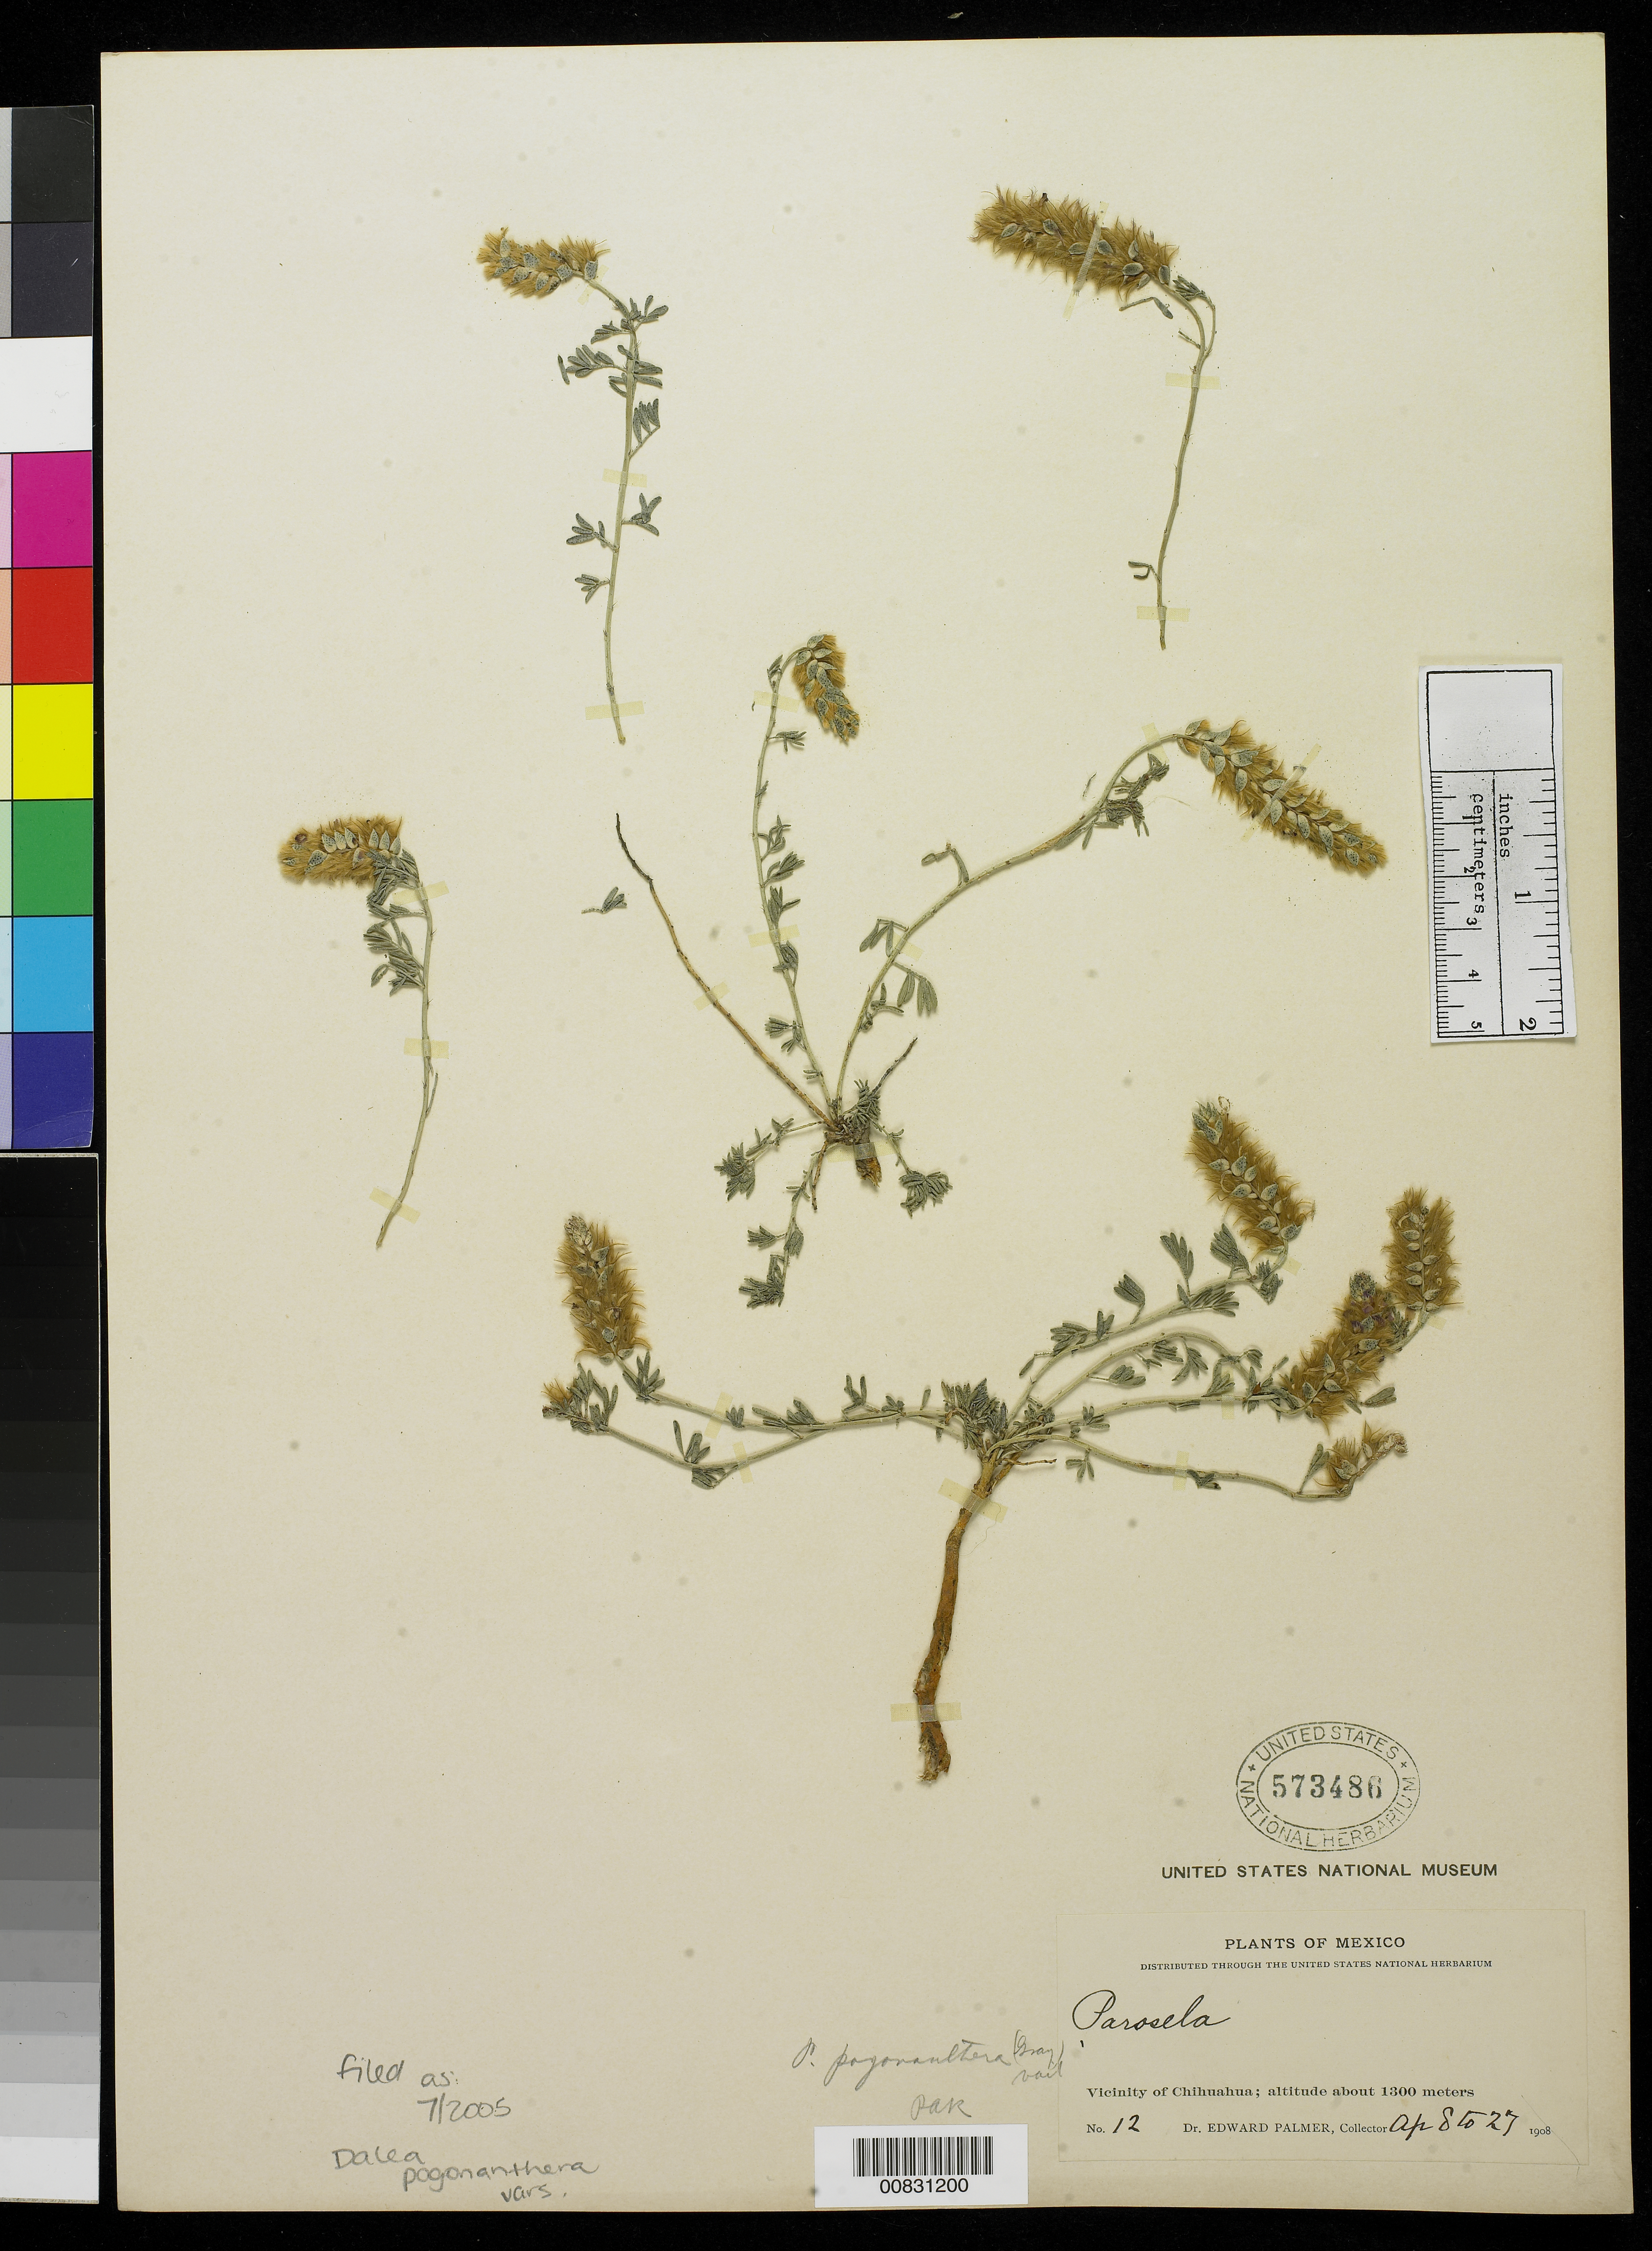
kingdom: Plantae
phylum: Tracheophyta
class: Magnoliopsida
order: Fabales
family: Fabaceae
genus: Dalea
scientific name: Dalea pogonathera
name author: A. Gray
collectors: E. Palmer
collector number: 12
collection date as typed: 08 Apr 1908 to 27 Apr 1908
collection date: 1908-04-08/1908-04-27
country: Mexico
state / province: Chihuahua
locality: Vicinity of Chihuahua.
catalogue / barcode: US 573486